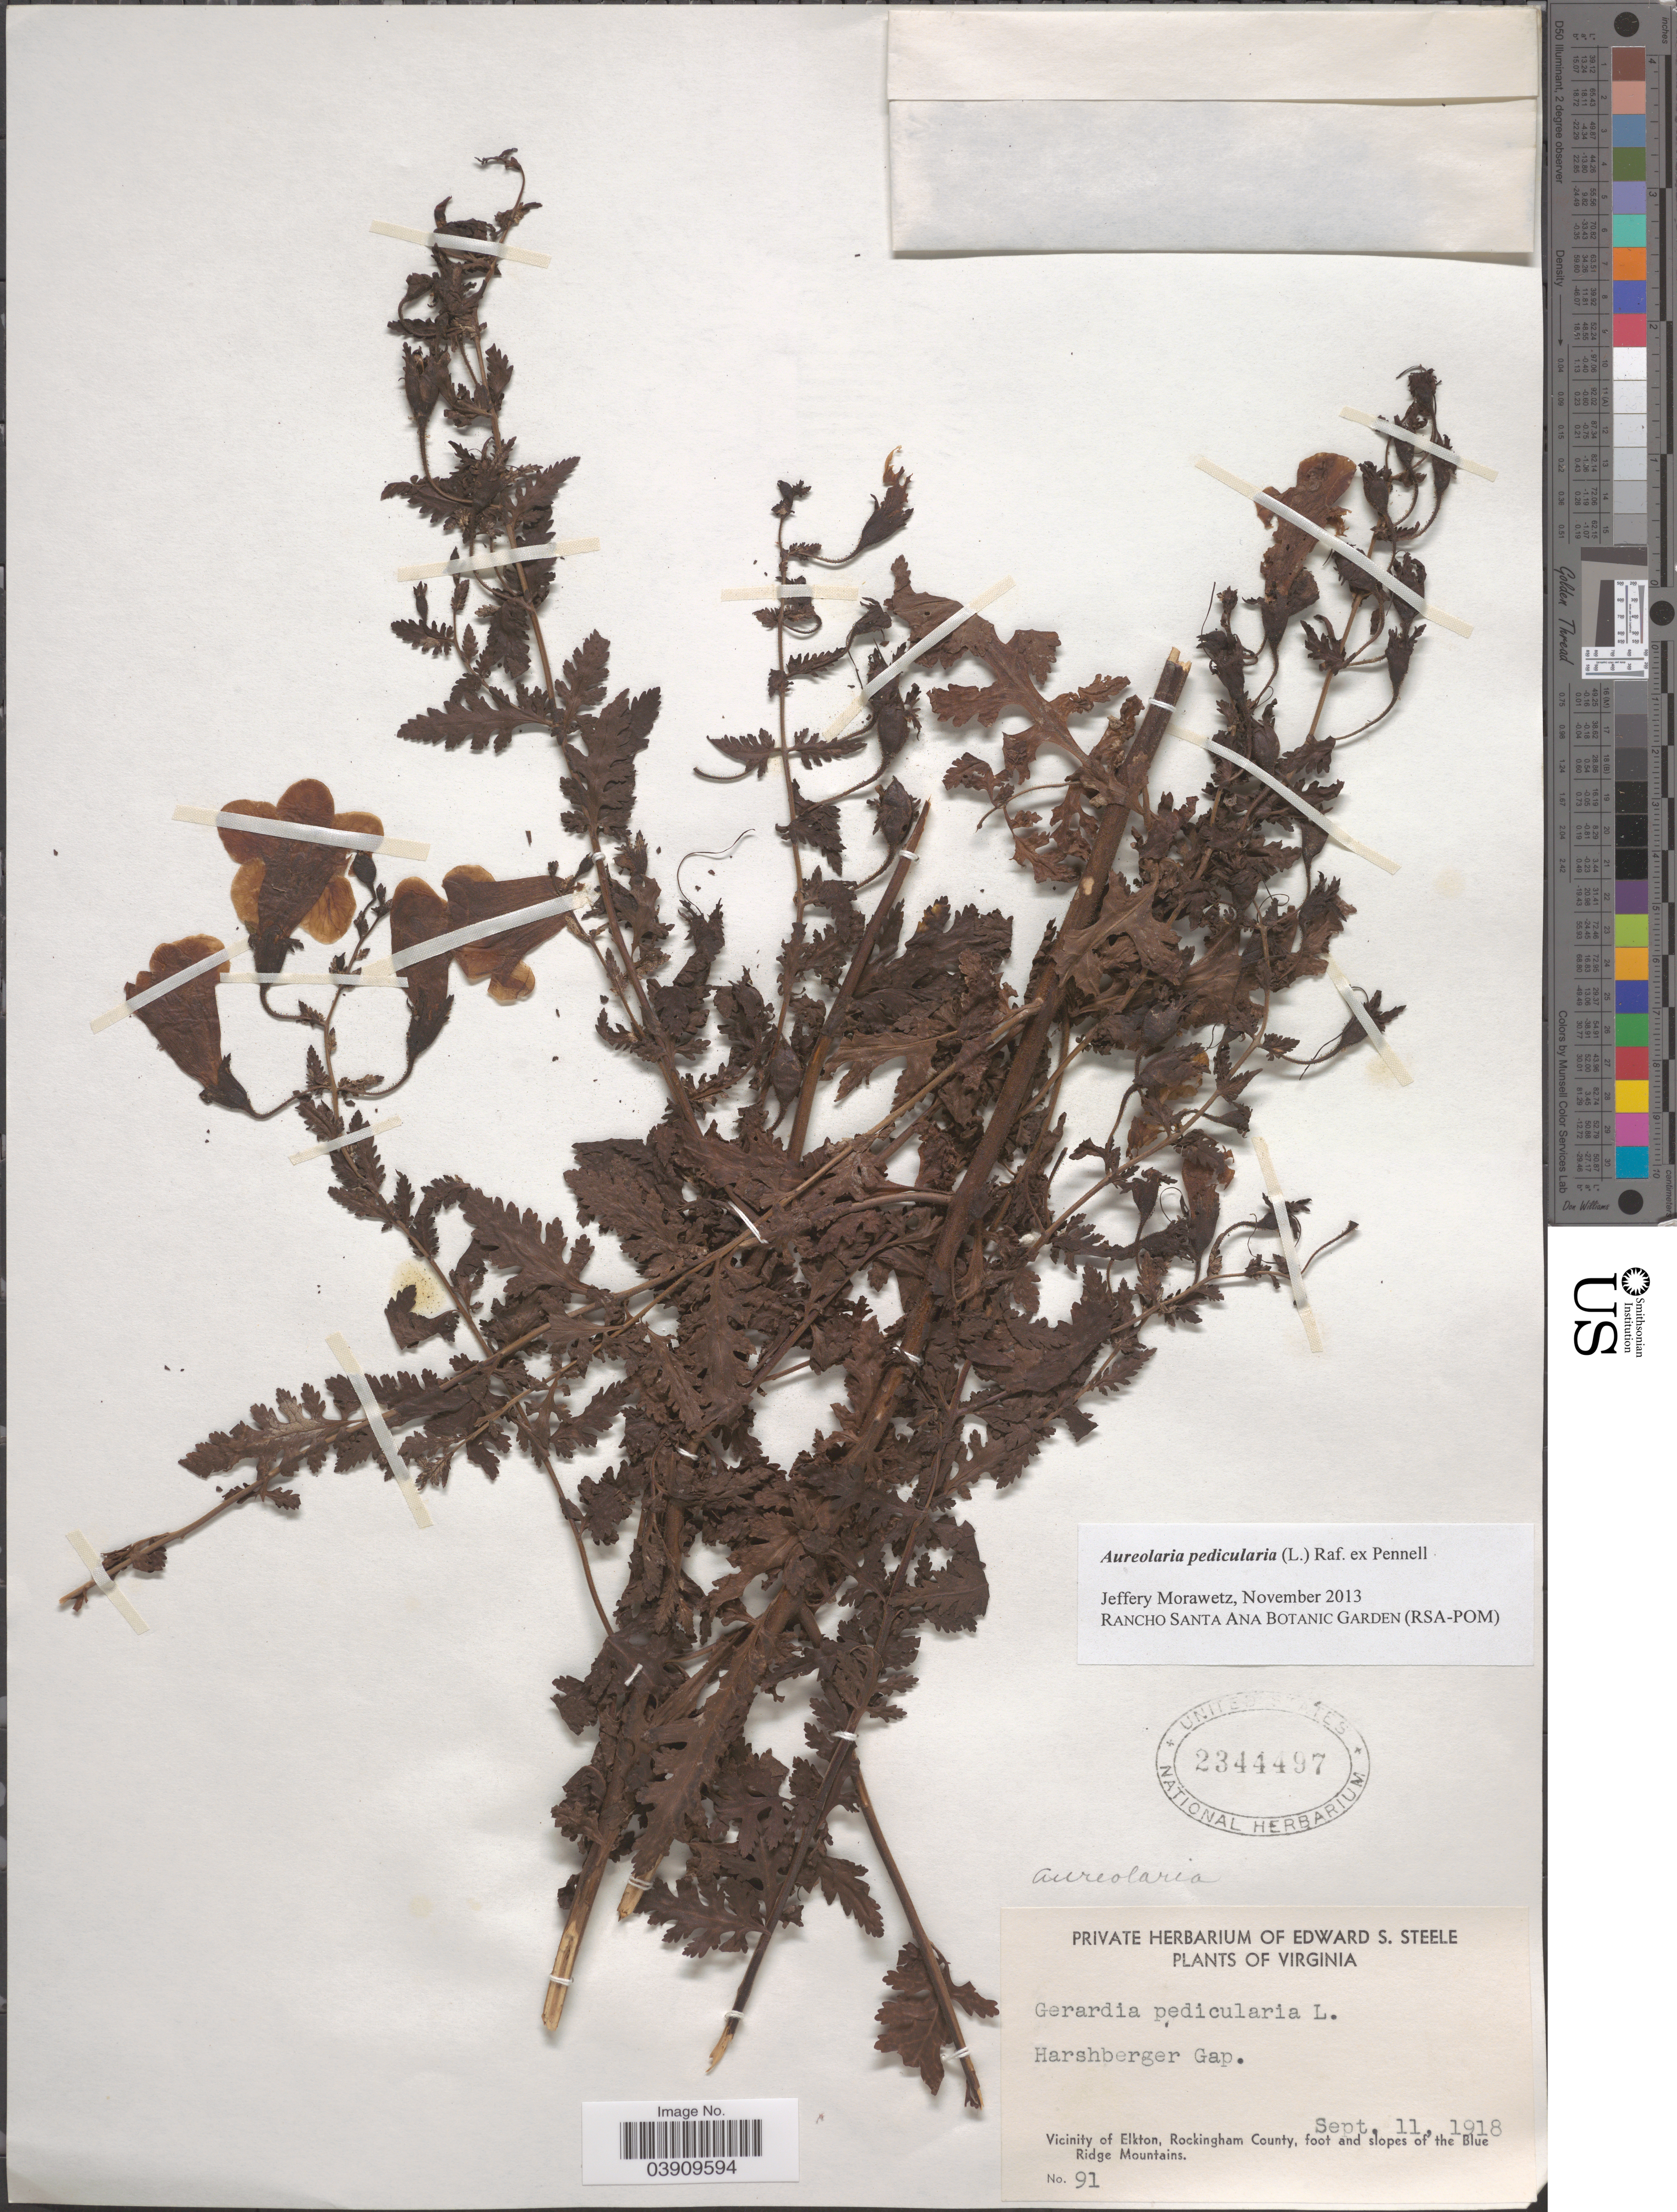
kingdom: Plantae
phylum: Tracheophyta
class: Magnoliopsida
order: Lamiales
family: Orobanchaceae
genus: Aureolaria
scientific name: Aureolaria pedicularia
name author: (L.) Raf. ex Farw.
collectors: ex herb. Edward S. Steele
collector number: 91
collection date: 1918-09-11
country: United States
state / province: Virginia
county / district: Rockingham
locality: Vicinity of Elkton, Rockingham County, foot and slopes of the Blue Ridge Mountains.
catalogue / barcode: US 2344497